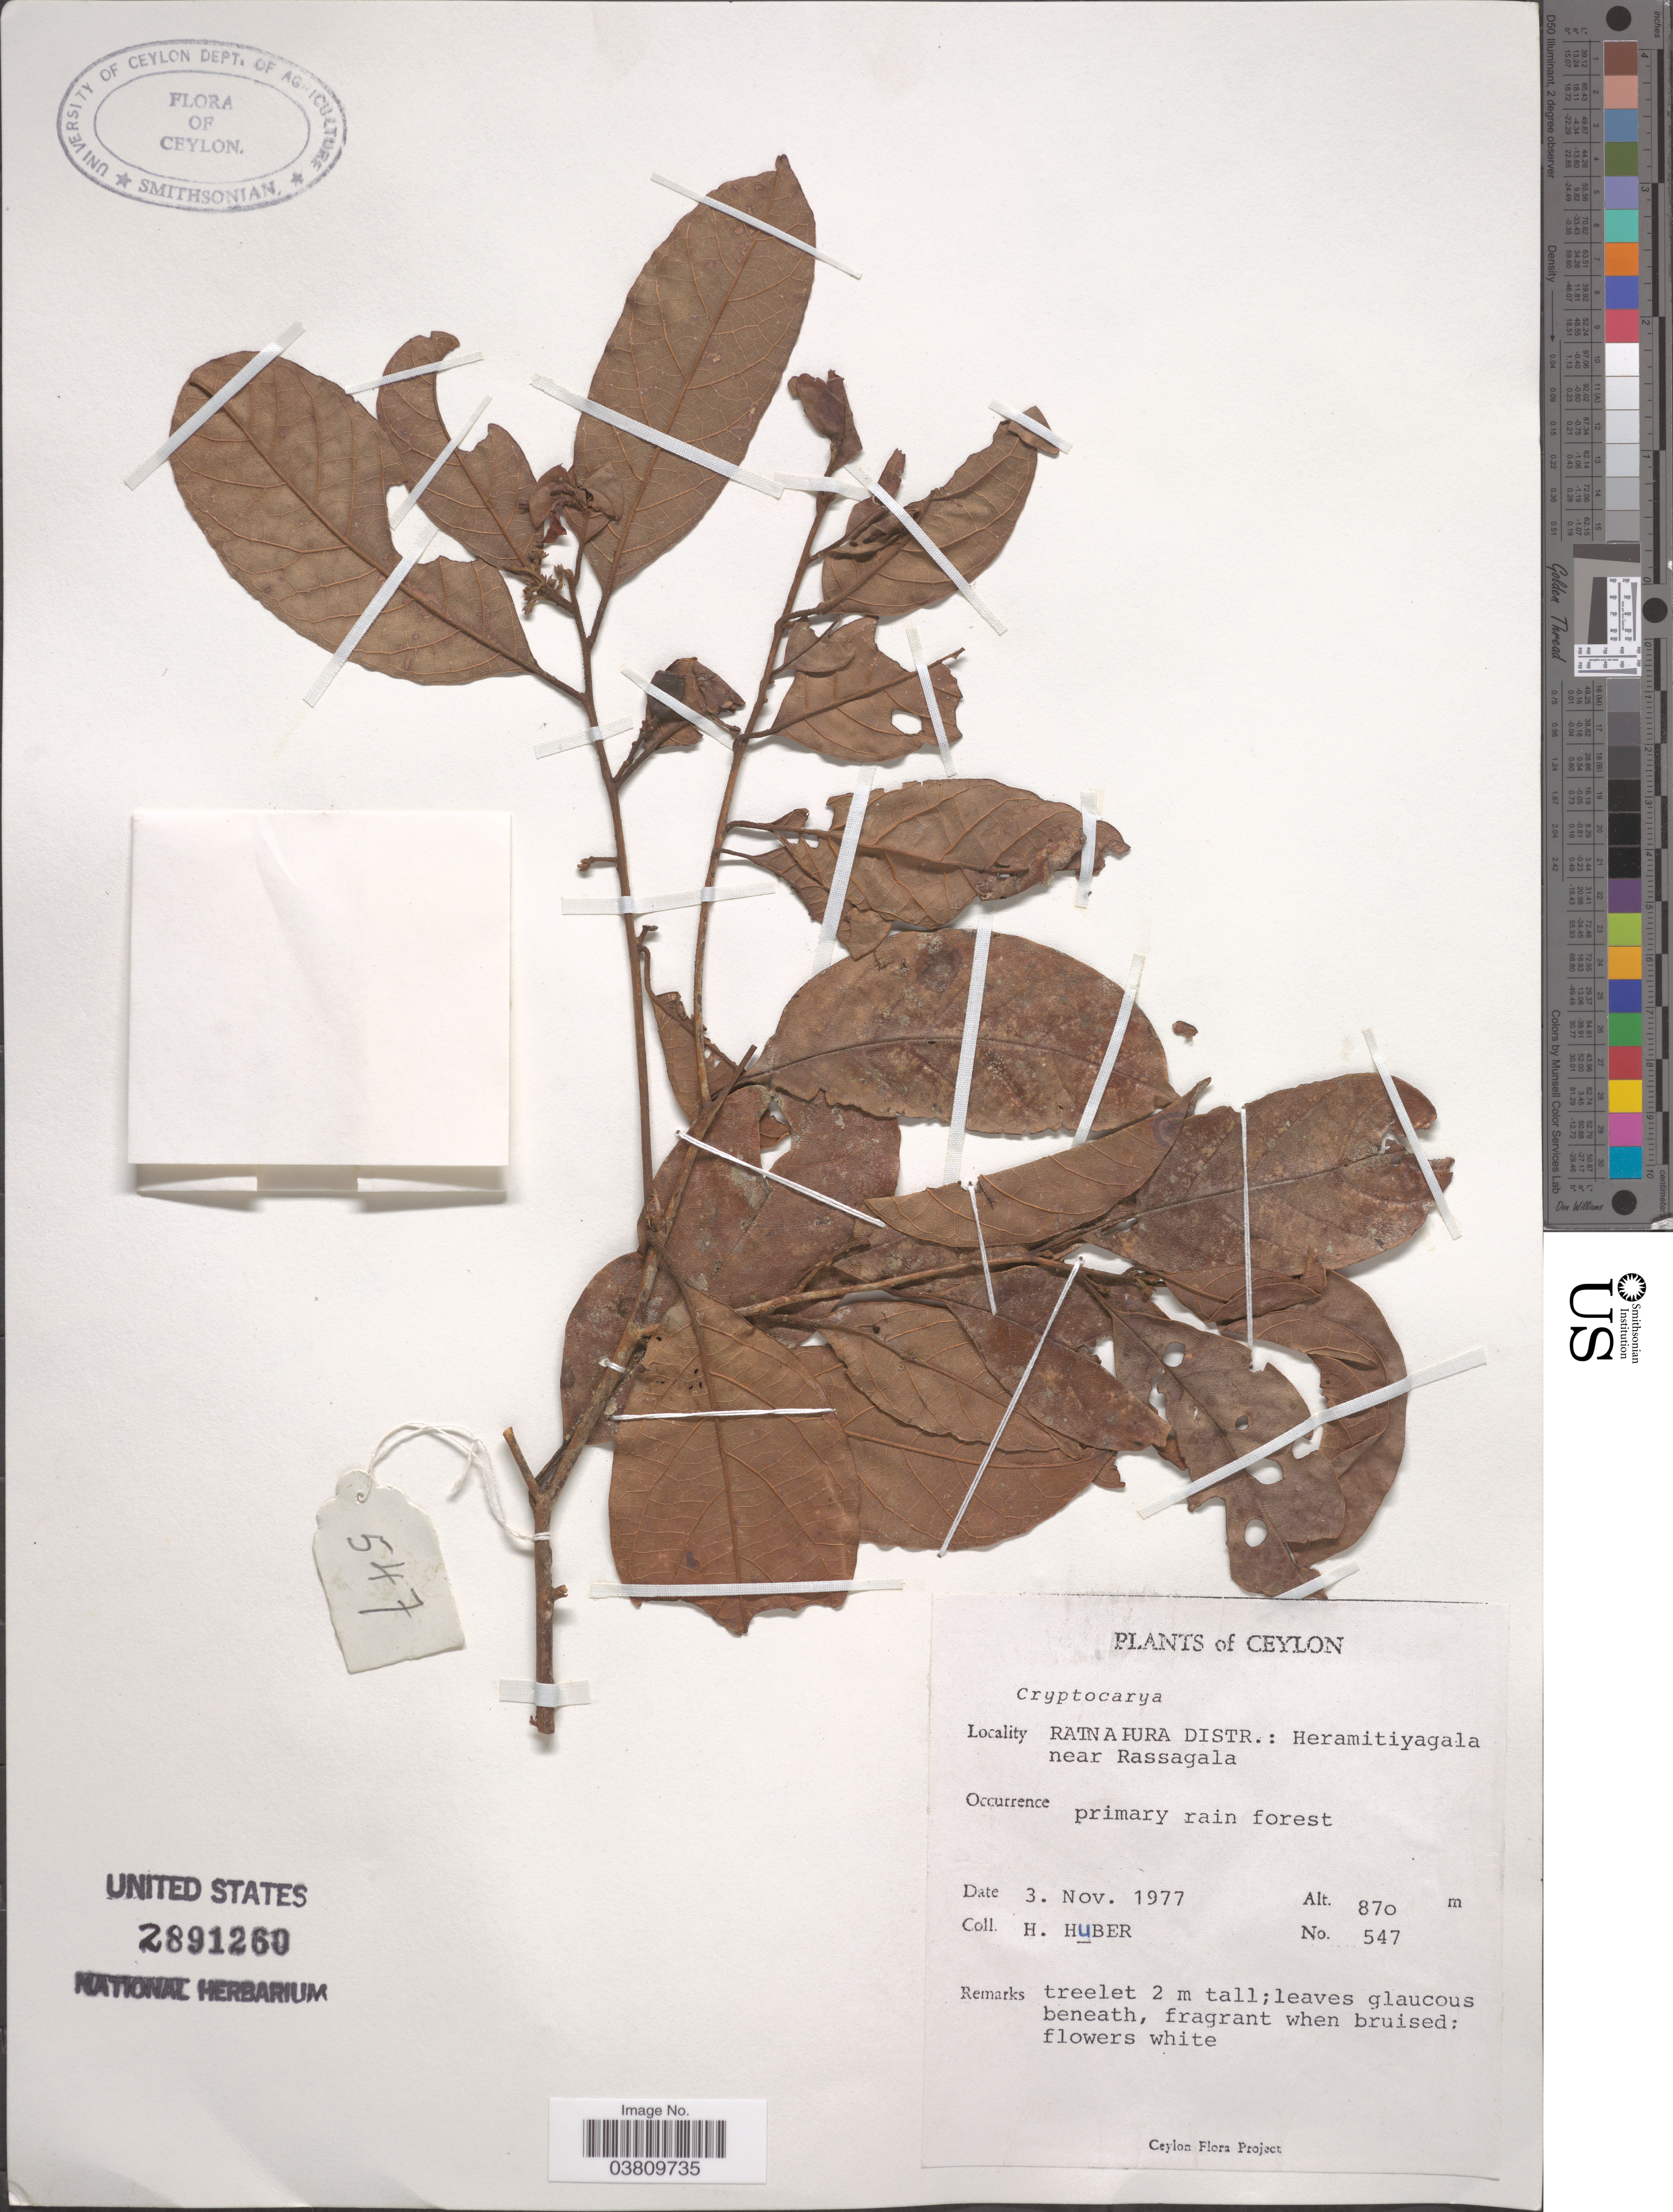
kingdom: Plantae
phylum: Tracheophyta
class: Magnoliopsida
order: Laurales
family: Lauraceae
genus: Cryptocarya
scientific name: Cryptocarya sp.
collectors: H. Huber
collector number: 547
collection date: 1977-11-03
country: Sri Lanka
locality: Ceylon. Ratnapura Distr.: Heramitiyagala near Rassagala.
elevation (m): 870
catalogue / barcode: US 2891260